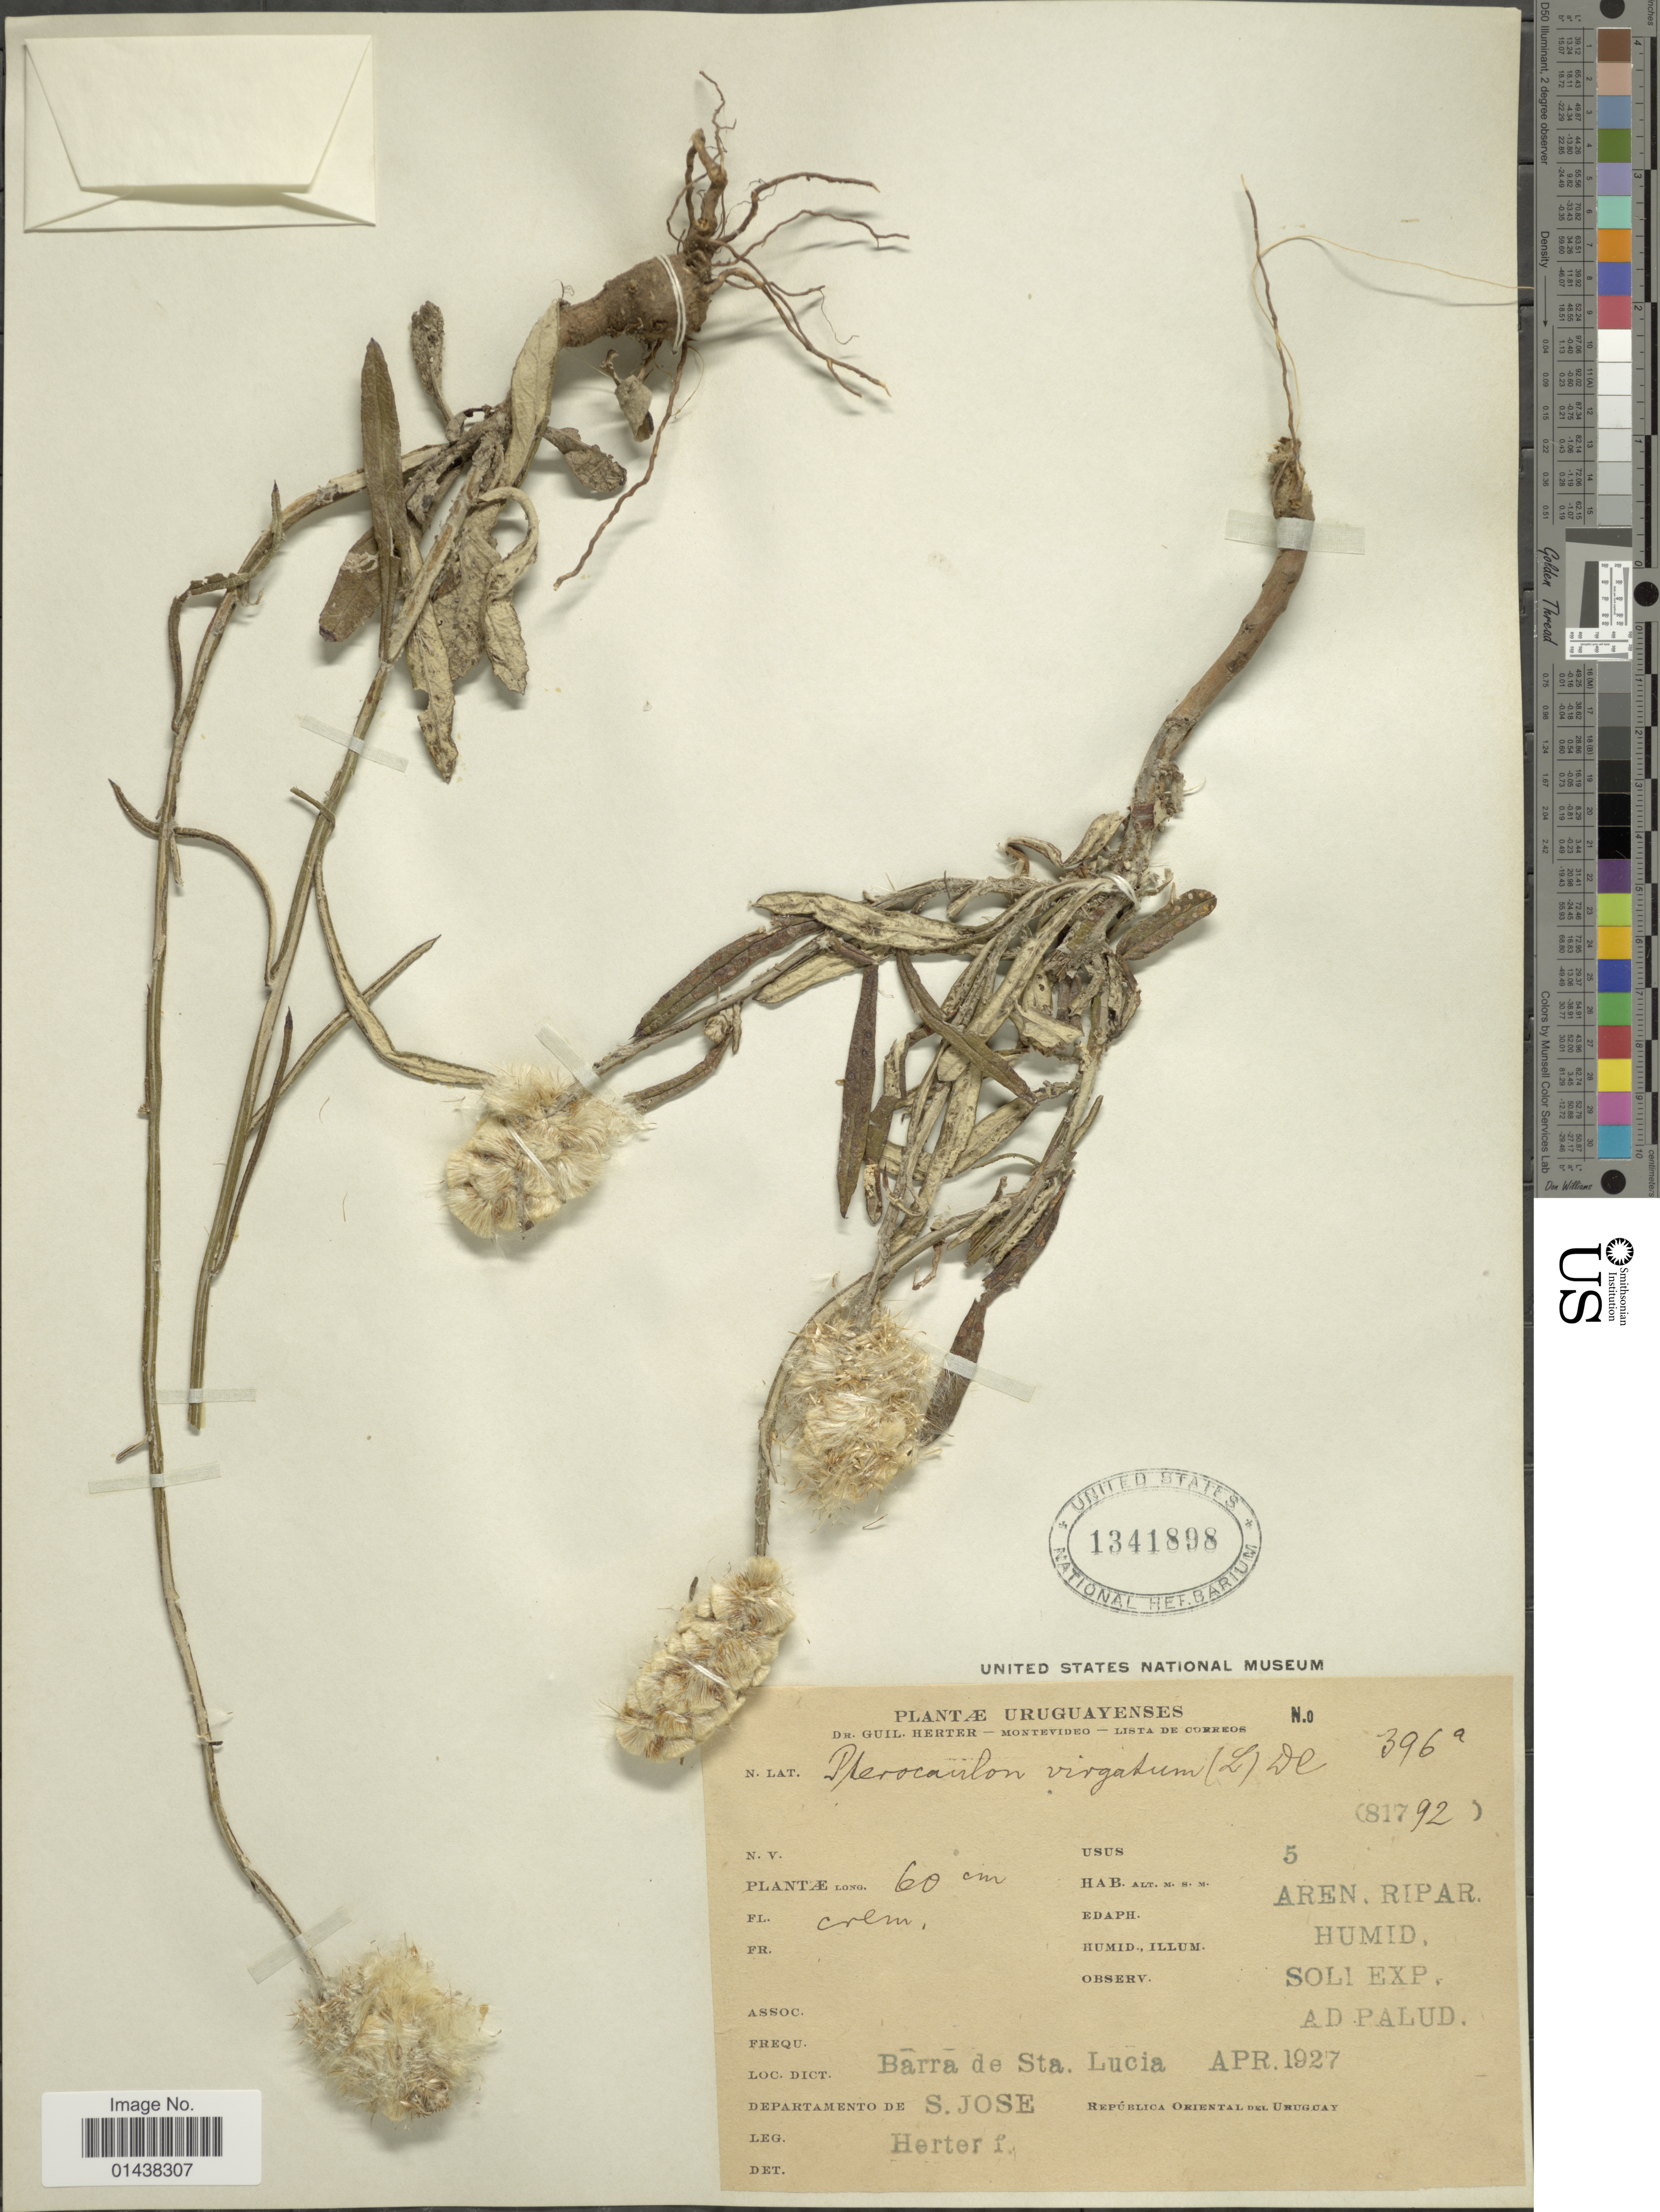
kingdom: Plantae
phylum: Tracheophyta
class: Magnoliopsida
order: Asterales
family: Asteraceae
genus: Pterocaulon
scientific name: Pterocaulon virgatum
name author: (L.) DC.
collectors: W. G. Herter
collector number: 396a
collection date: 1927-04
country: Uruguay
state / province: San Jose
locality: Barra de Sta. Lucia, Republica Oriental del Uruguay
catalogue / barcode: US 1341898